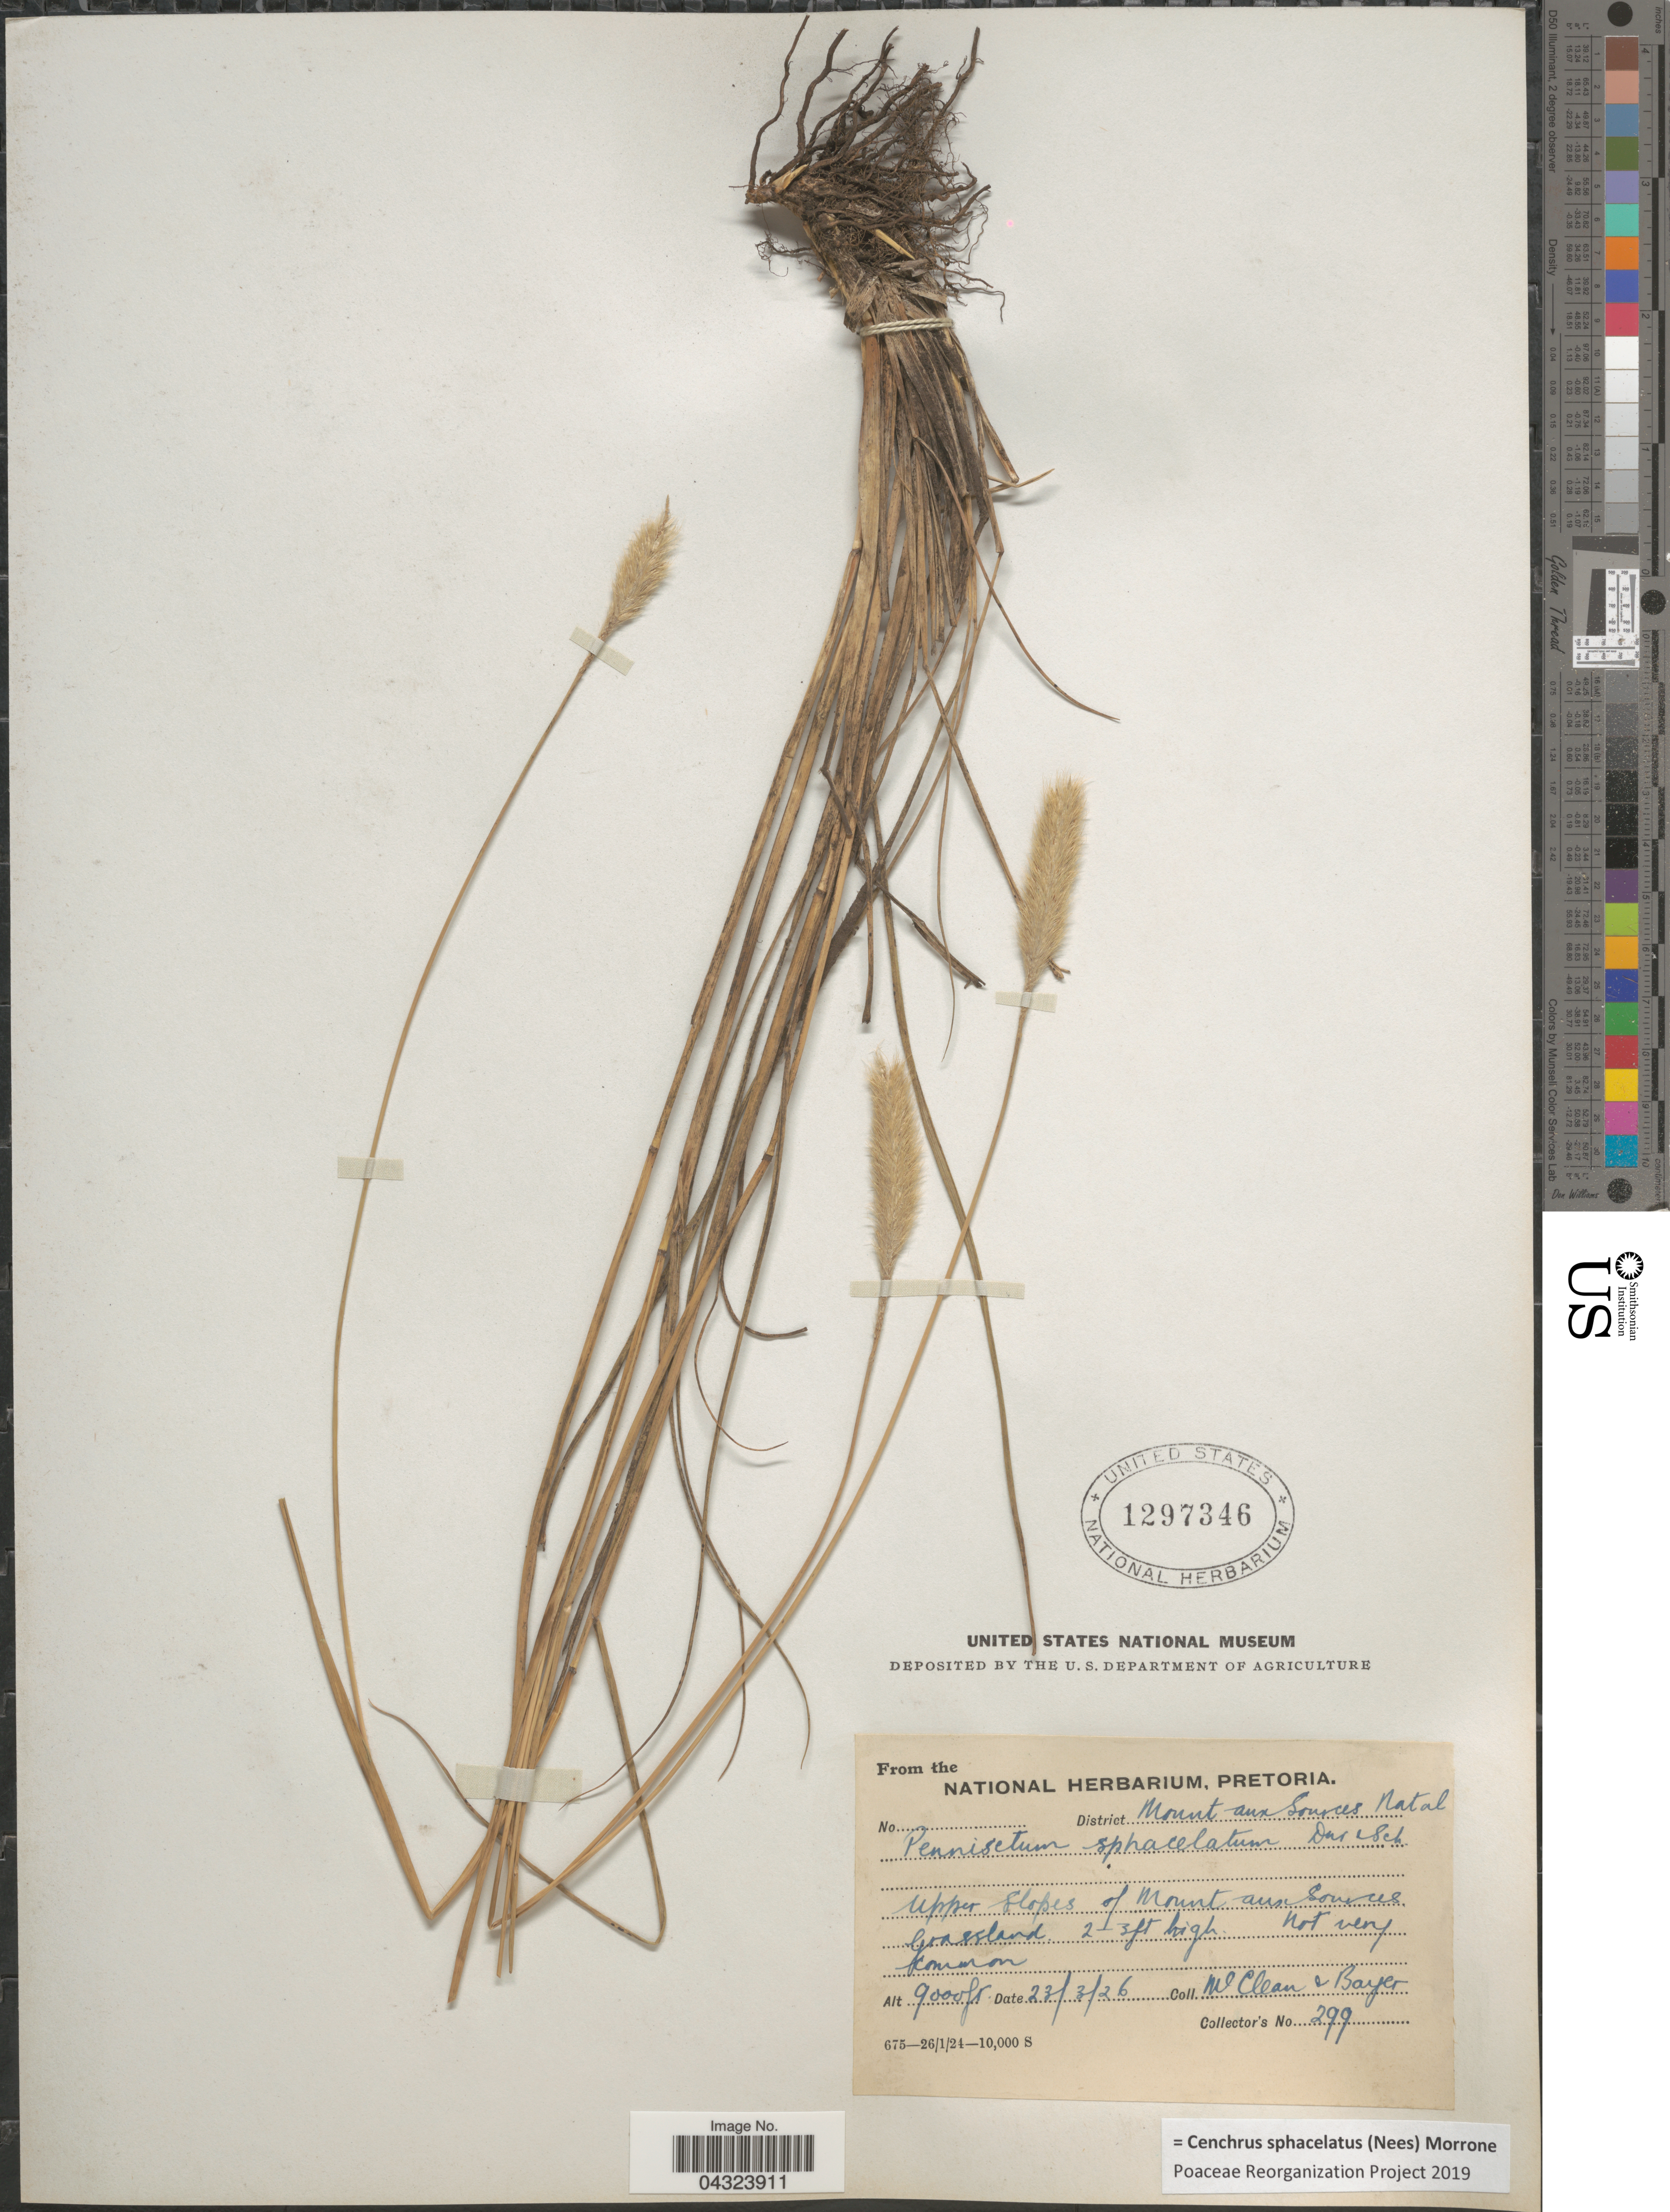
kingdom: Plantae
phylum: Tracheophyta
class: Liliopsida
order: Poales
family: Poaceae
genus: Cenchrus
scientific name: Cenchrus sphacelatus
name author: (Nees) Morrone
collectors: -. McLean & Bayer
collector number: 299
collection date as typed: Transcribed d/m/y: 23/3/26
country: South Africa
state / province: KwaZulu-Natal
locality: District. Mount-aux Sources Natal. Upper slopes of Mount-aux Sources.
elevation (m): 2743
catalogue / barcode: US 1297346